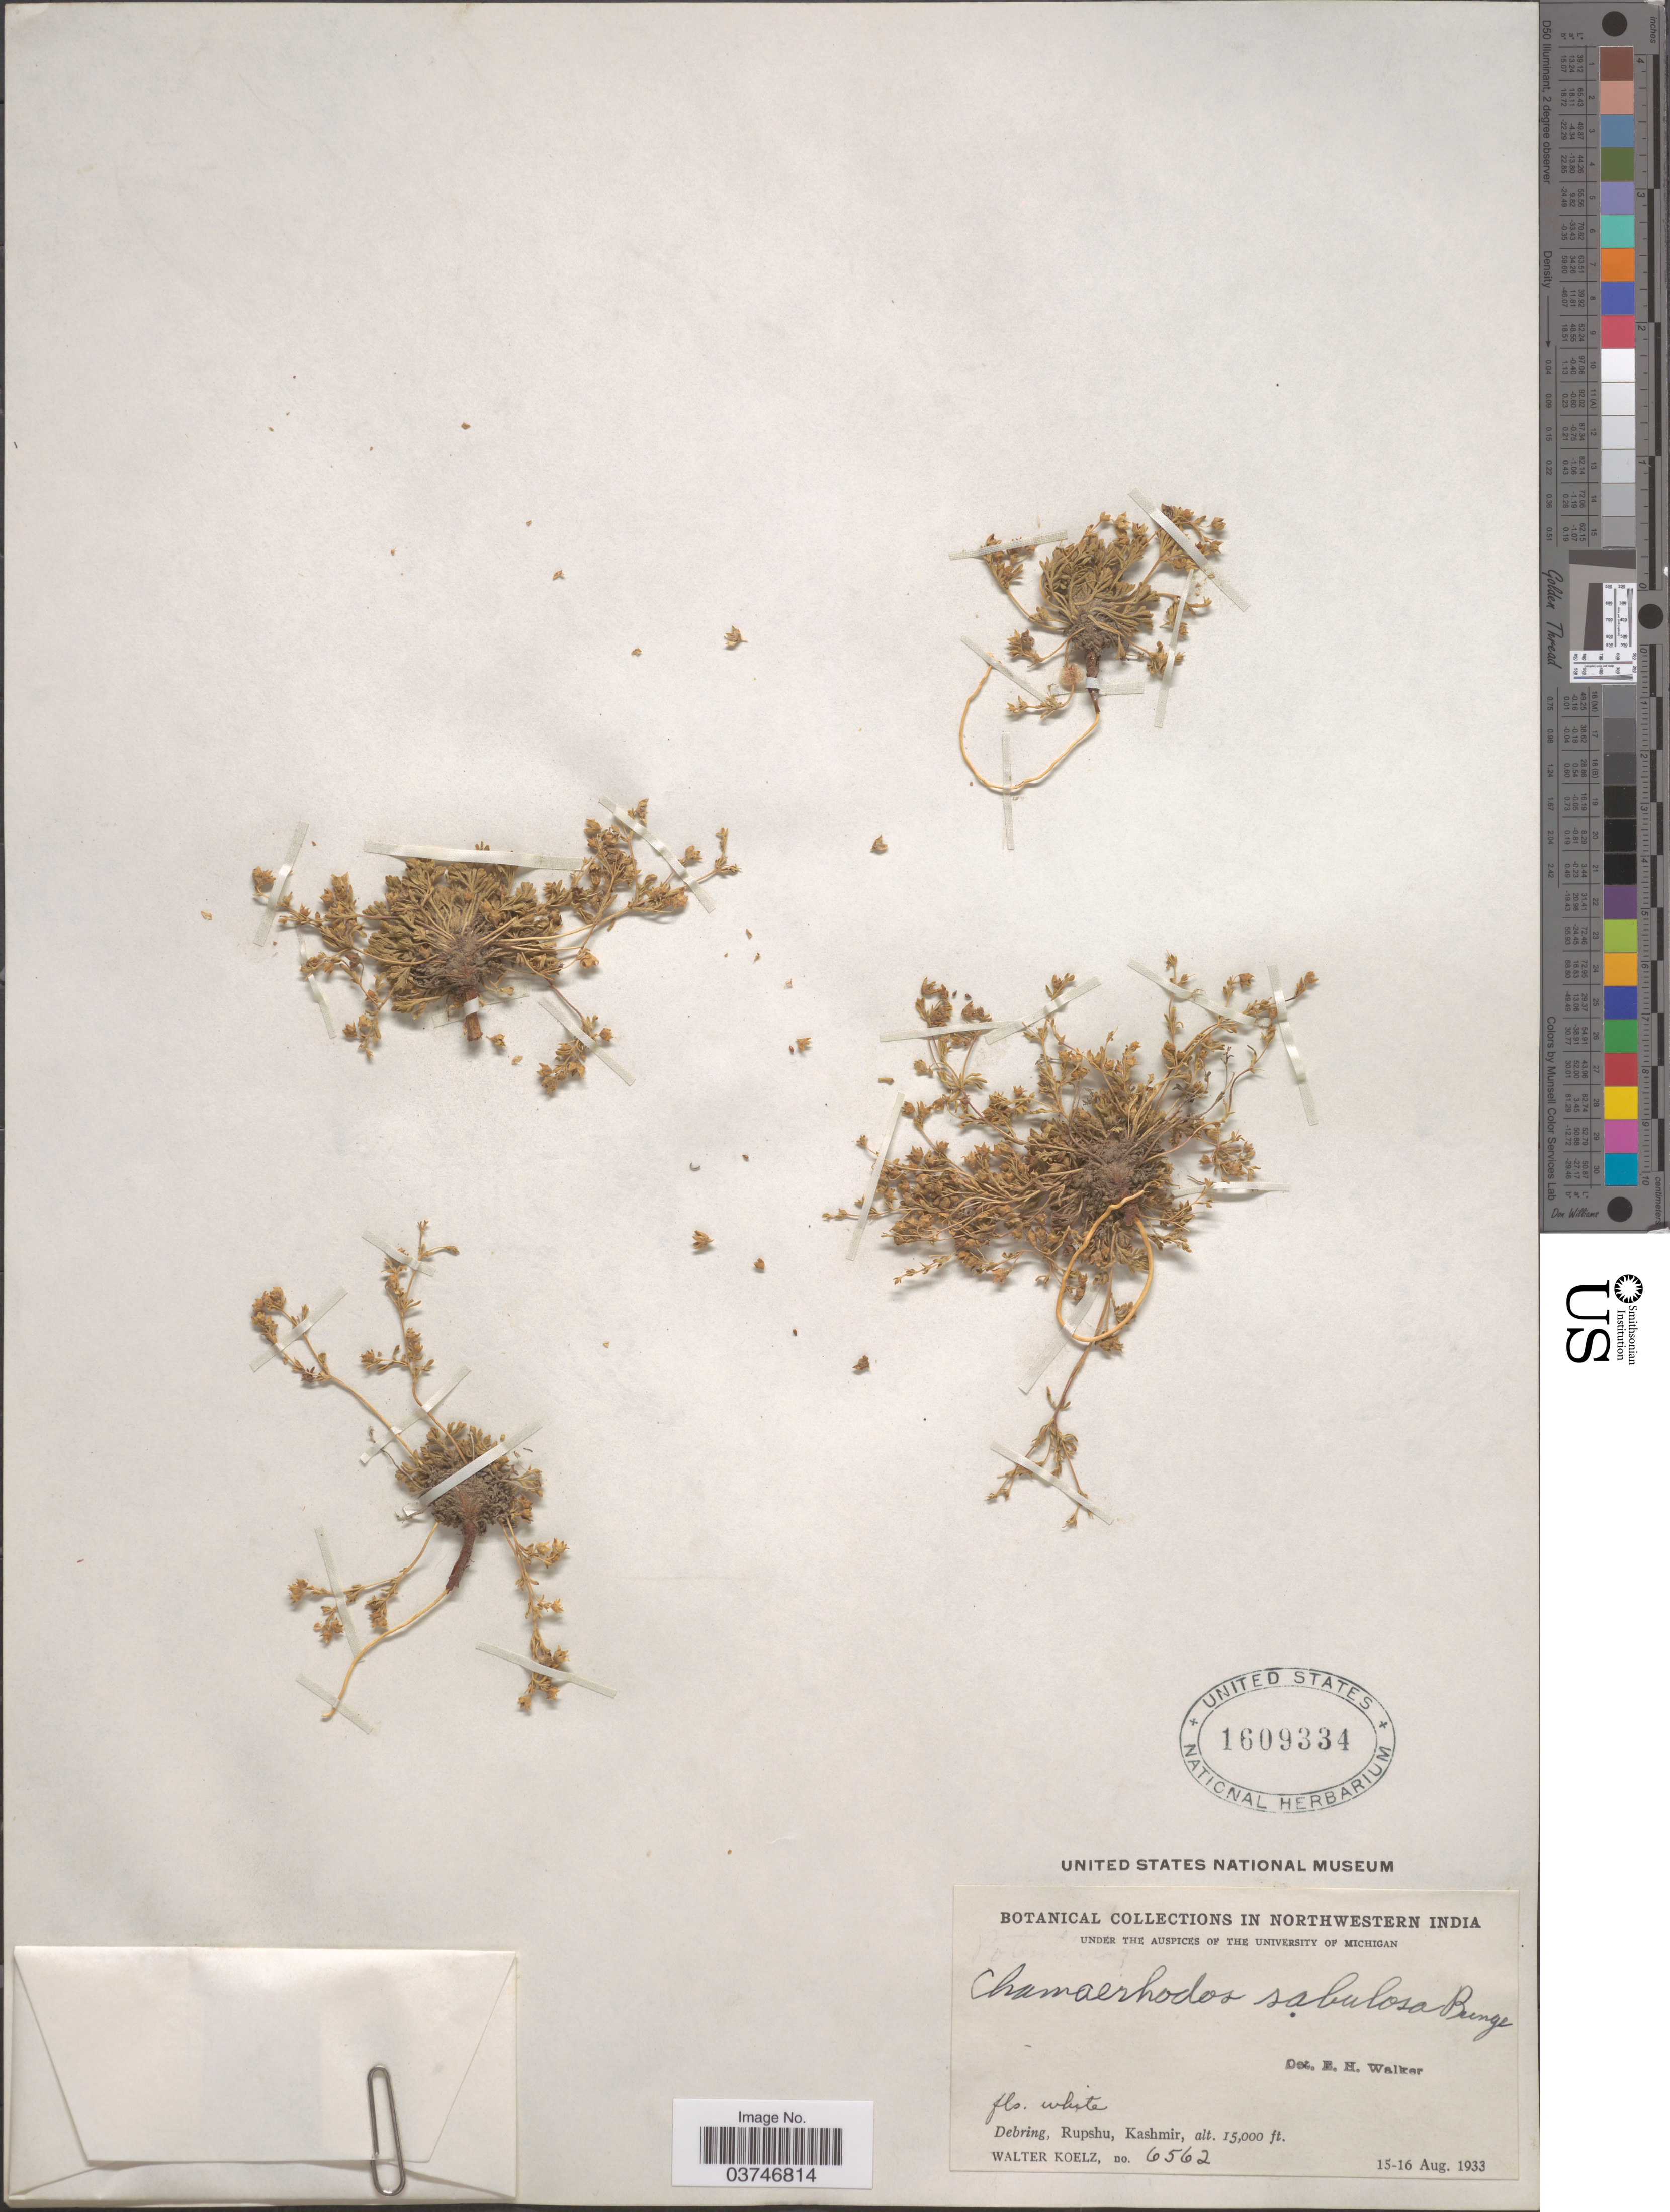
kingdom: Plantae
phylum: Tracheophyta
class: Magnoliopsida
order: Rosales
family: Rosaceae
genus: Chamaerhodos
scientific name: Chamaerhodos sabulosa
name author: Bunge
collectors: W. N. Koelz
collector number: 6562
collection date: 1933-08-15/1933-08-16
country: India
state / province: Jammu and Kashmir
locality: Northwestern India. Debring, Rupshu, Kashmir.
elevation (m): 4572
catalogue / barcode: US 1609334